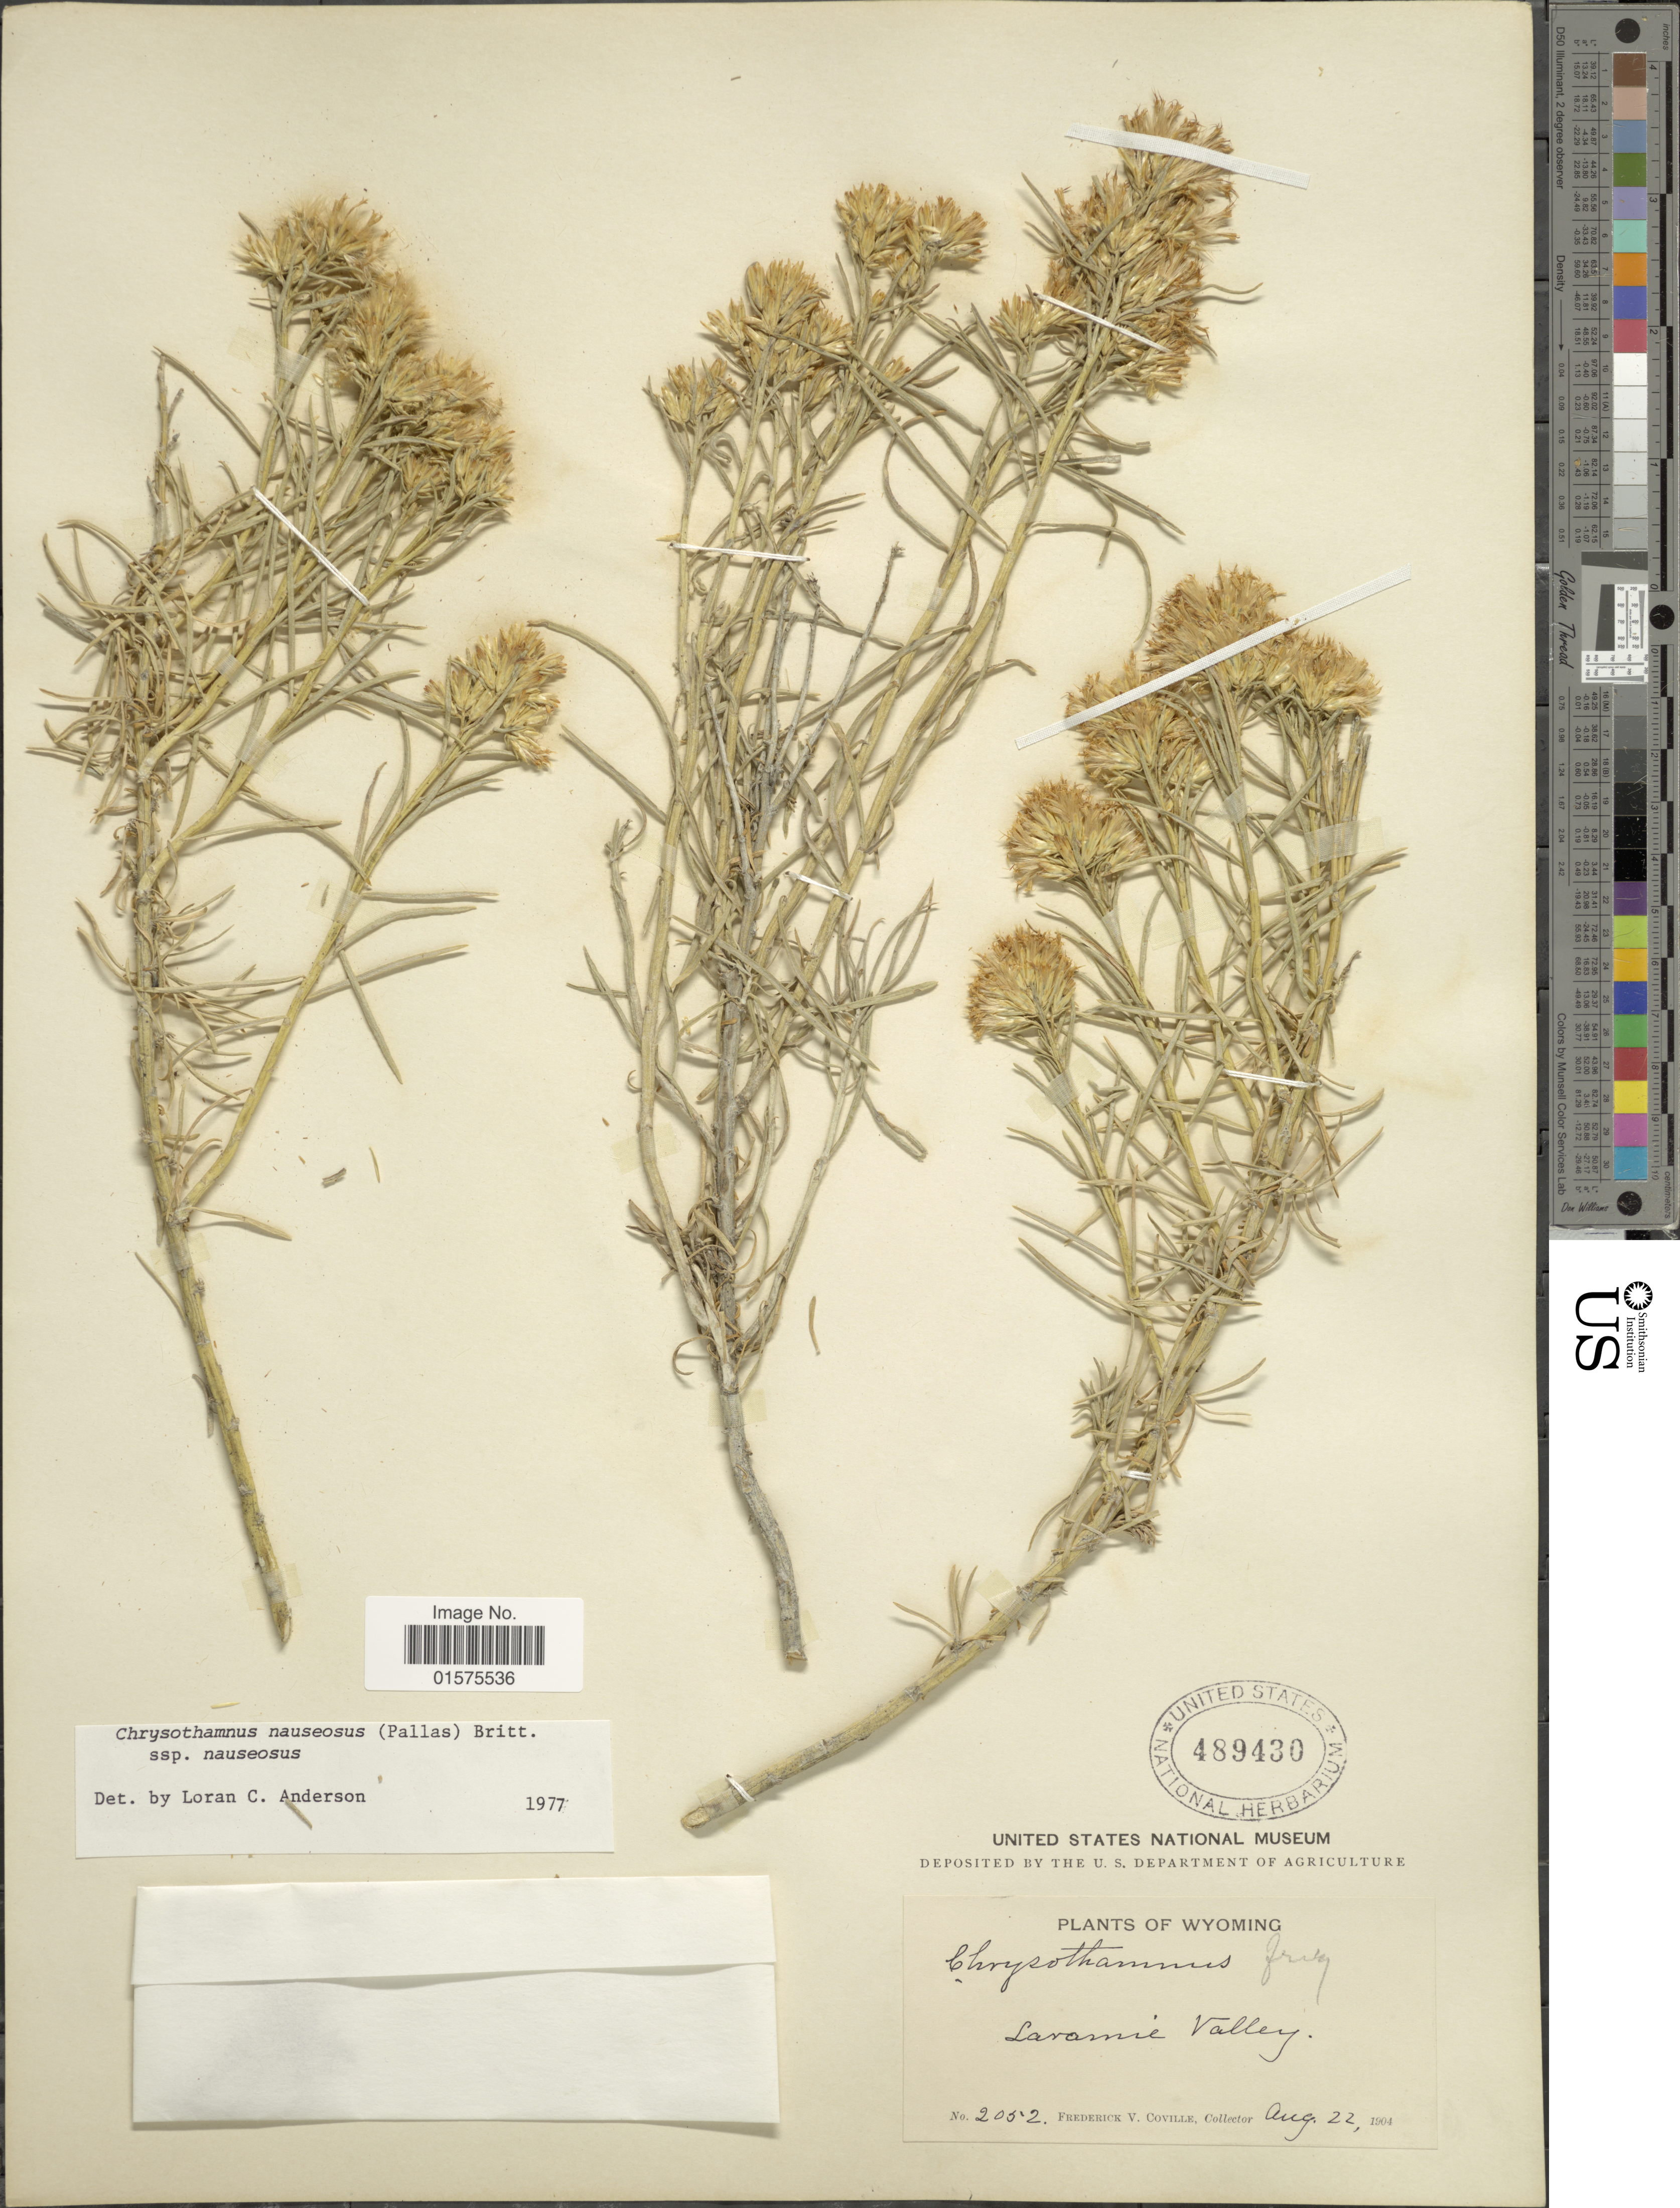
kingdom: Plantae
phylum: Tracheophyta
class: Magnoliopsida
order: Asterales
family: Asteraceae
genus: Ericameria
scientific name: Ericameria nauseosa var. nauseosa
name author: (Pall. ex Pursh) G.L. Nesom & G.I. Baird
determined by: Urbatsch, Lowell E., Curator (LSU), Louisiana State University (UNITED STATES)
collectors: F. V. Coville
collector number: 2052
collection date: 1904-08-22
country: United States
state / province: Wyoming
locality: Laramie Valley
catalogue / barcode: US 489430